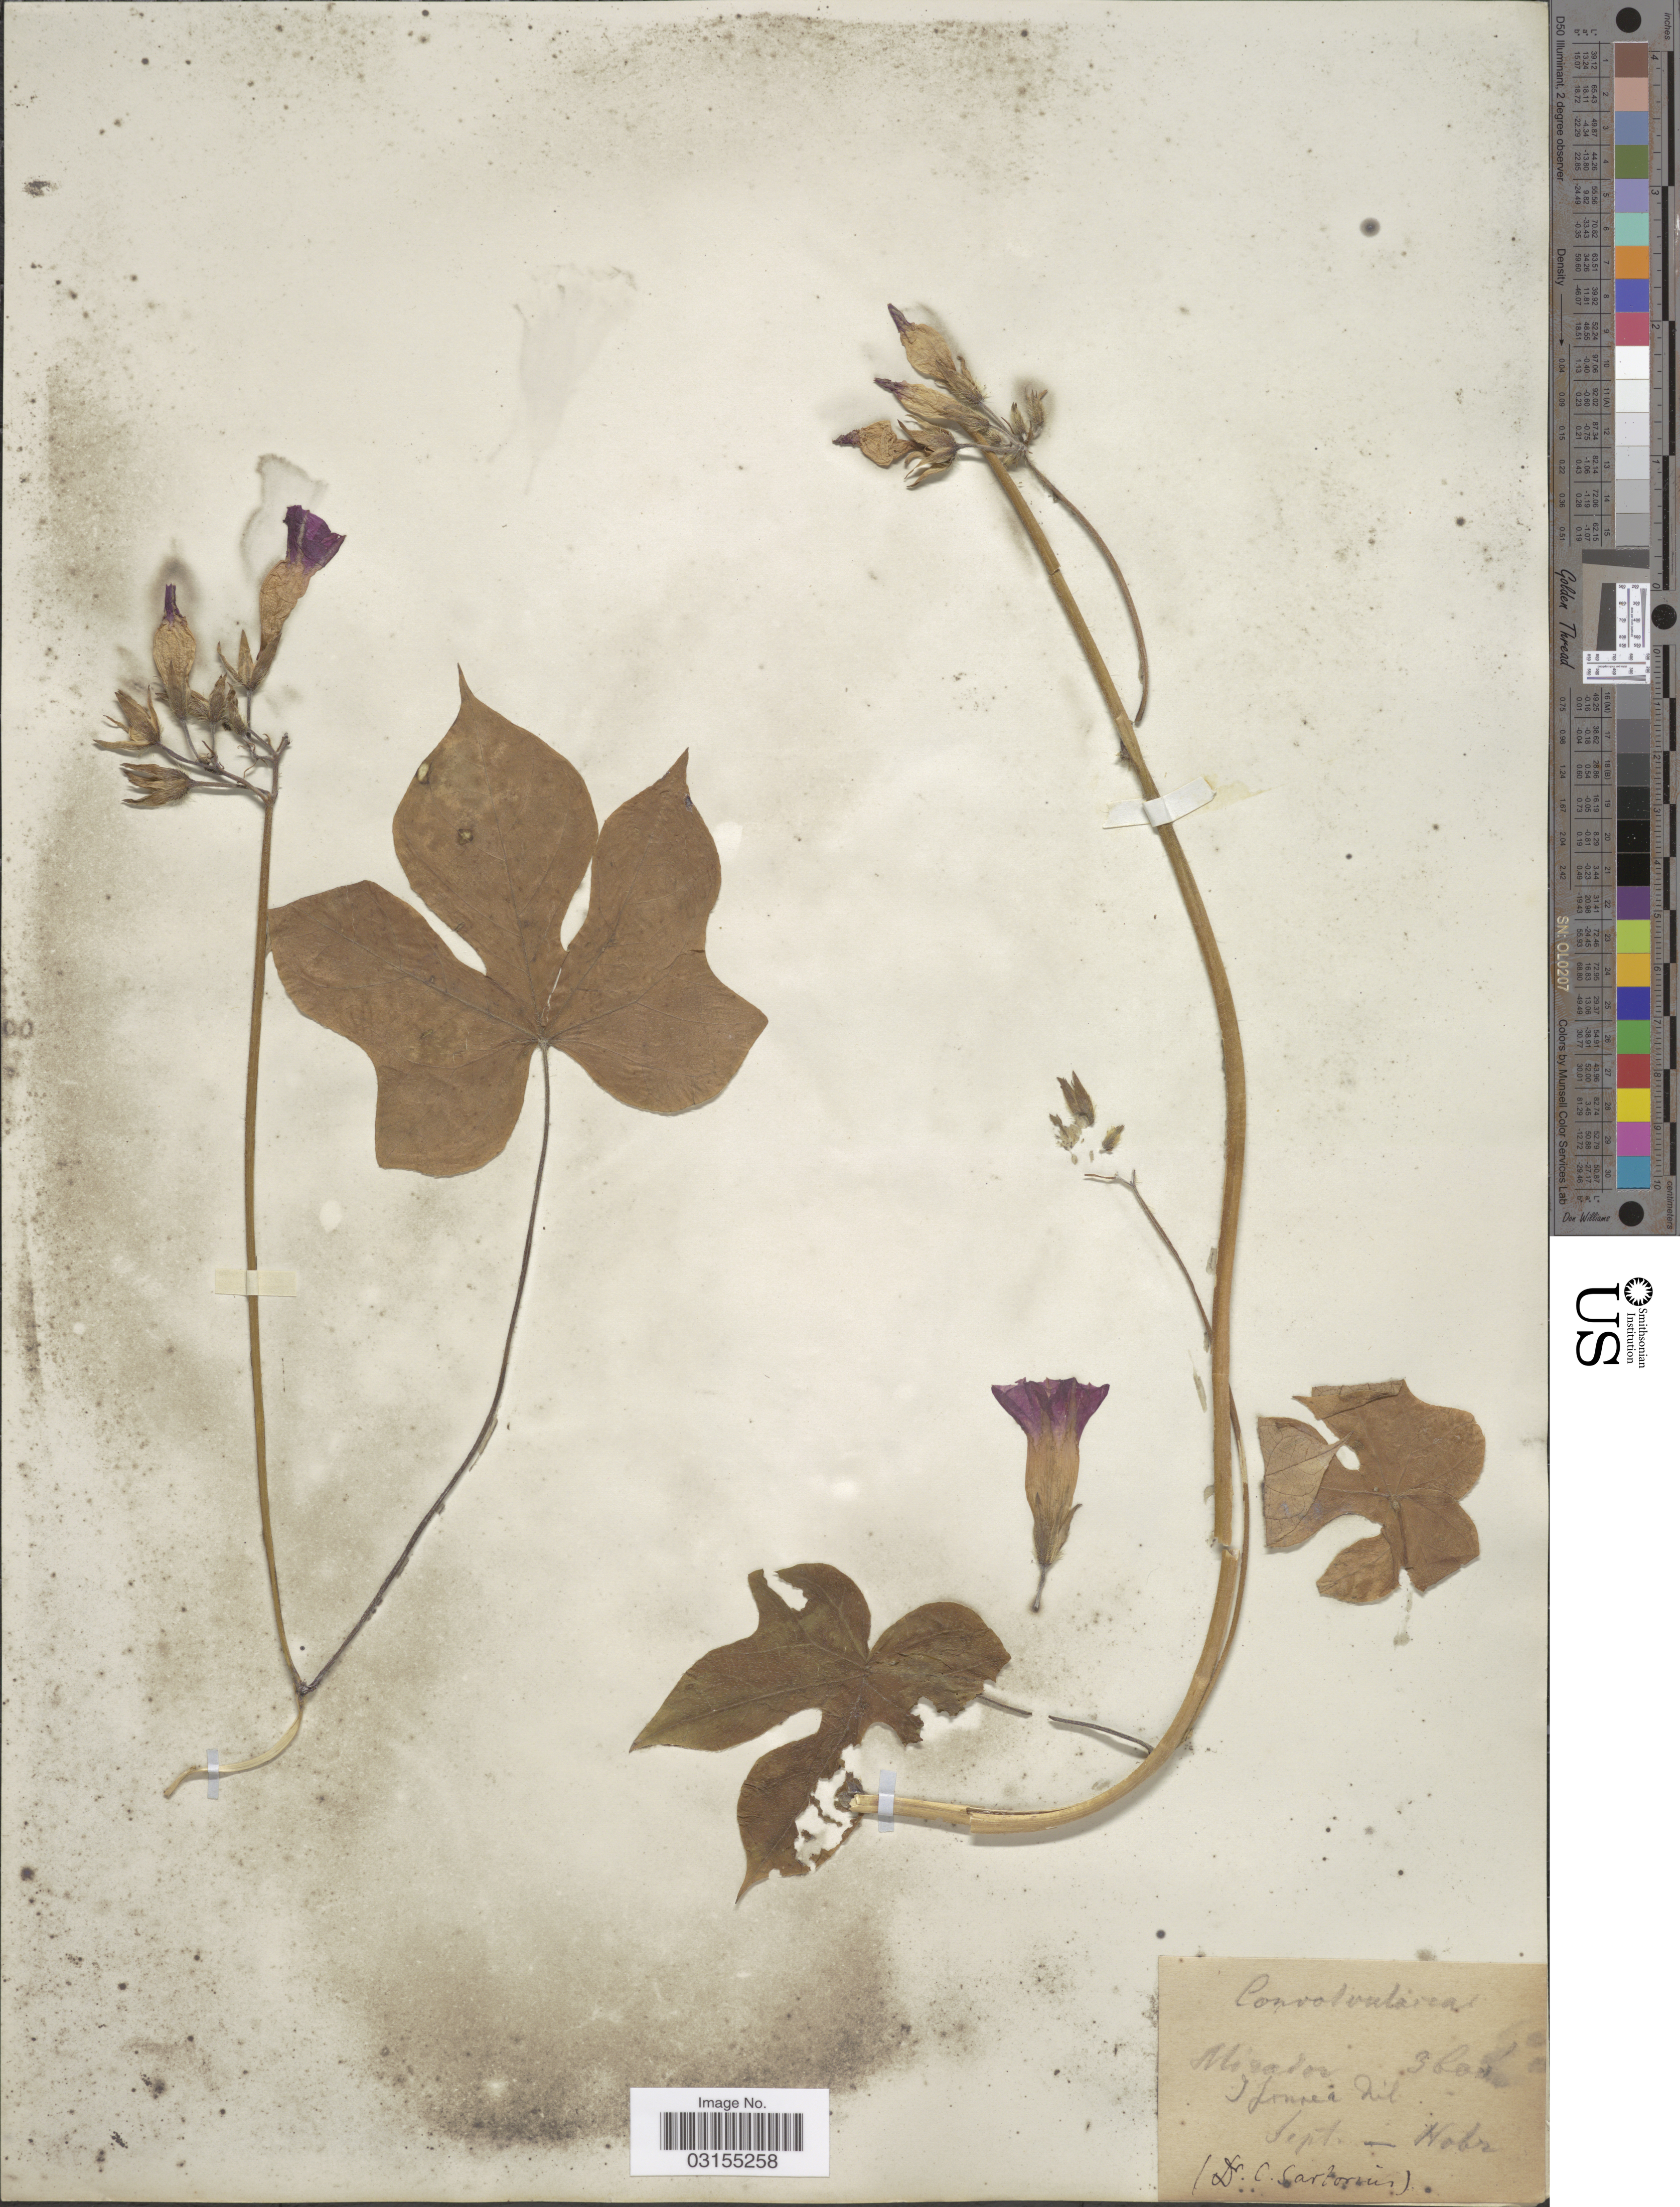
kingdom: Plantae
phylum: Tracheophyta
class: Magnoliopsida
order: Solanales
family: Convolvulaceae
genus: Ipomoea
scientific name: Ipomoea purpurea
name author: (L.) Roth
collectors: C. Sartorius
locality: Mirador.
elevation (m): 1097